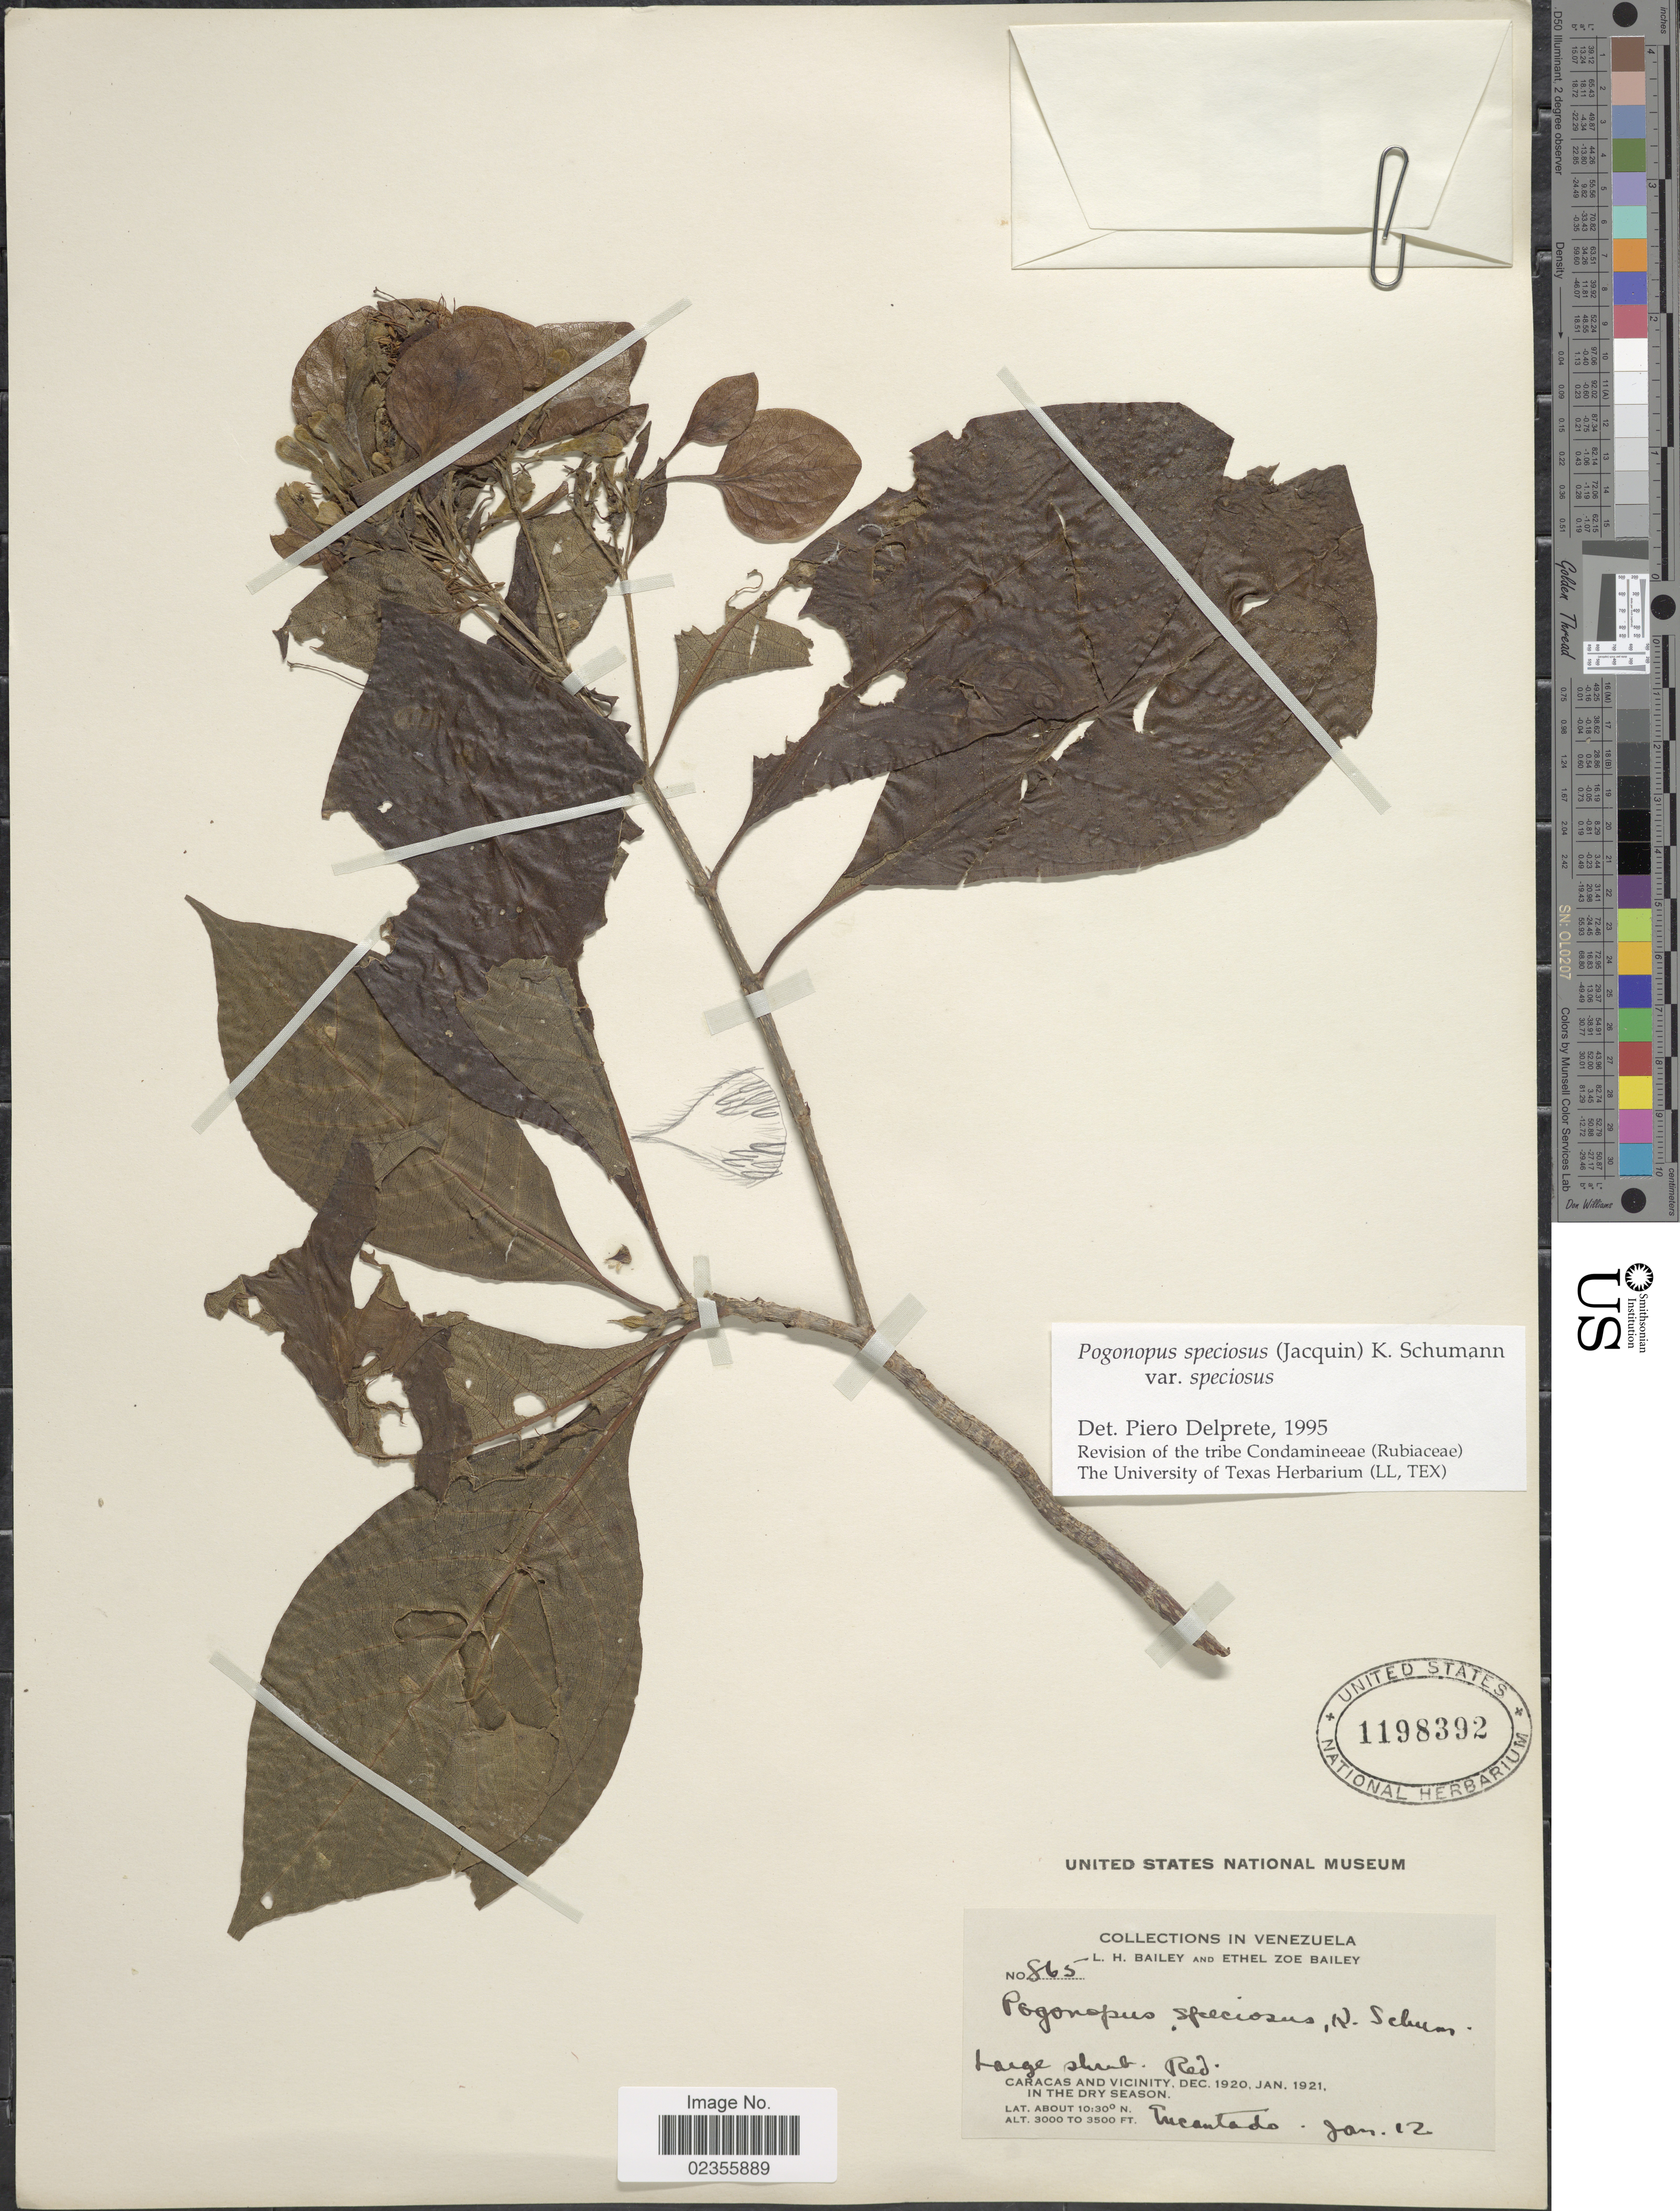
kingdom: Plantae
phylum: Tracheophyta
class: Magnoliopsida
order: Gentianales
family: Rubiaceae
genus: Pogonopus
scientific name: Pogonopus speciosus var. speciosus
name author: (Jacq.) K. Schum.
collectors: L. H. Bailey & E. Z. Bailey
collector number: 865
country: Venezuela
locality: Caracas and Vicinity. In the dry season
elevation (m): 914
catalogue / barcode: US 1198392